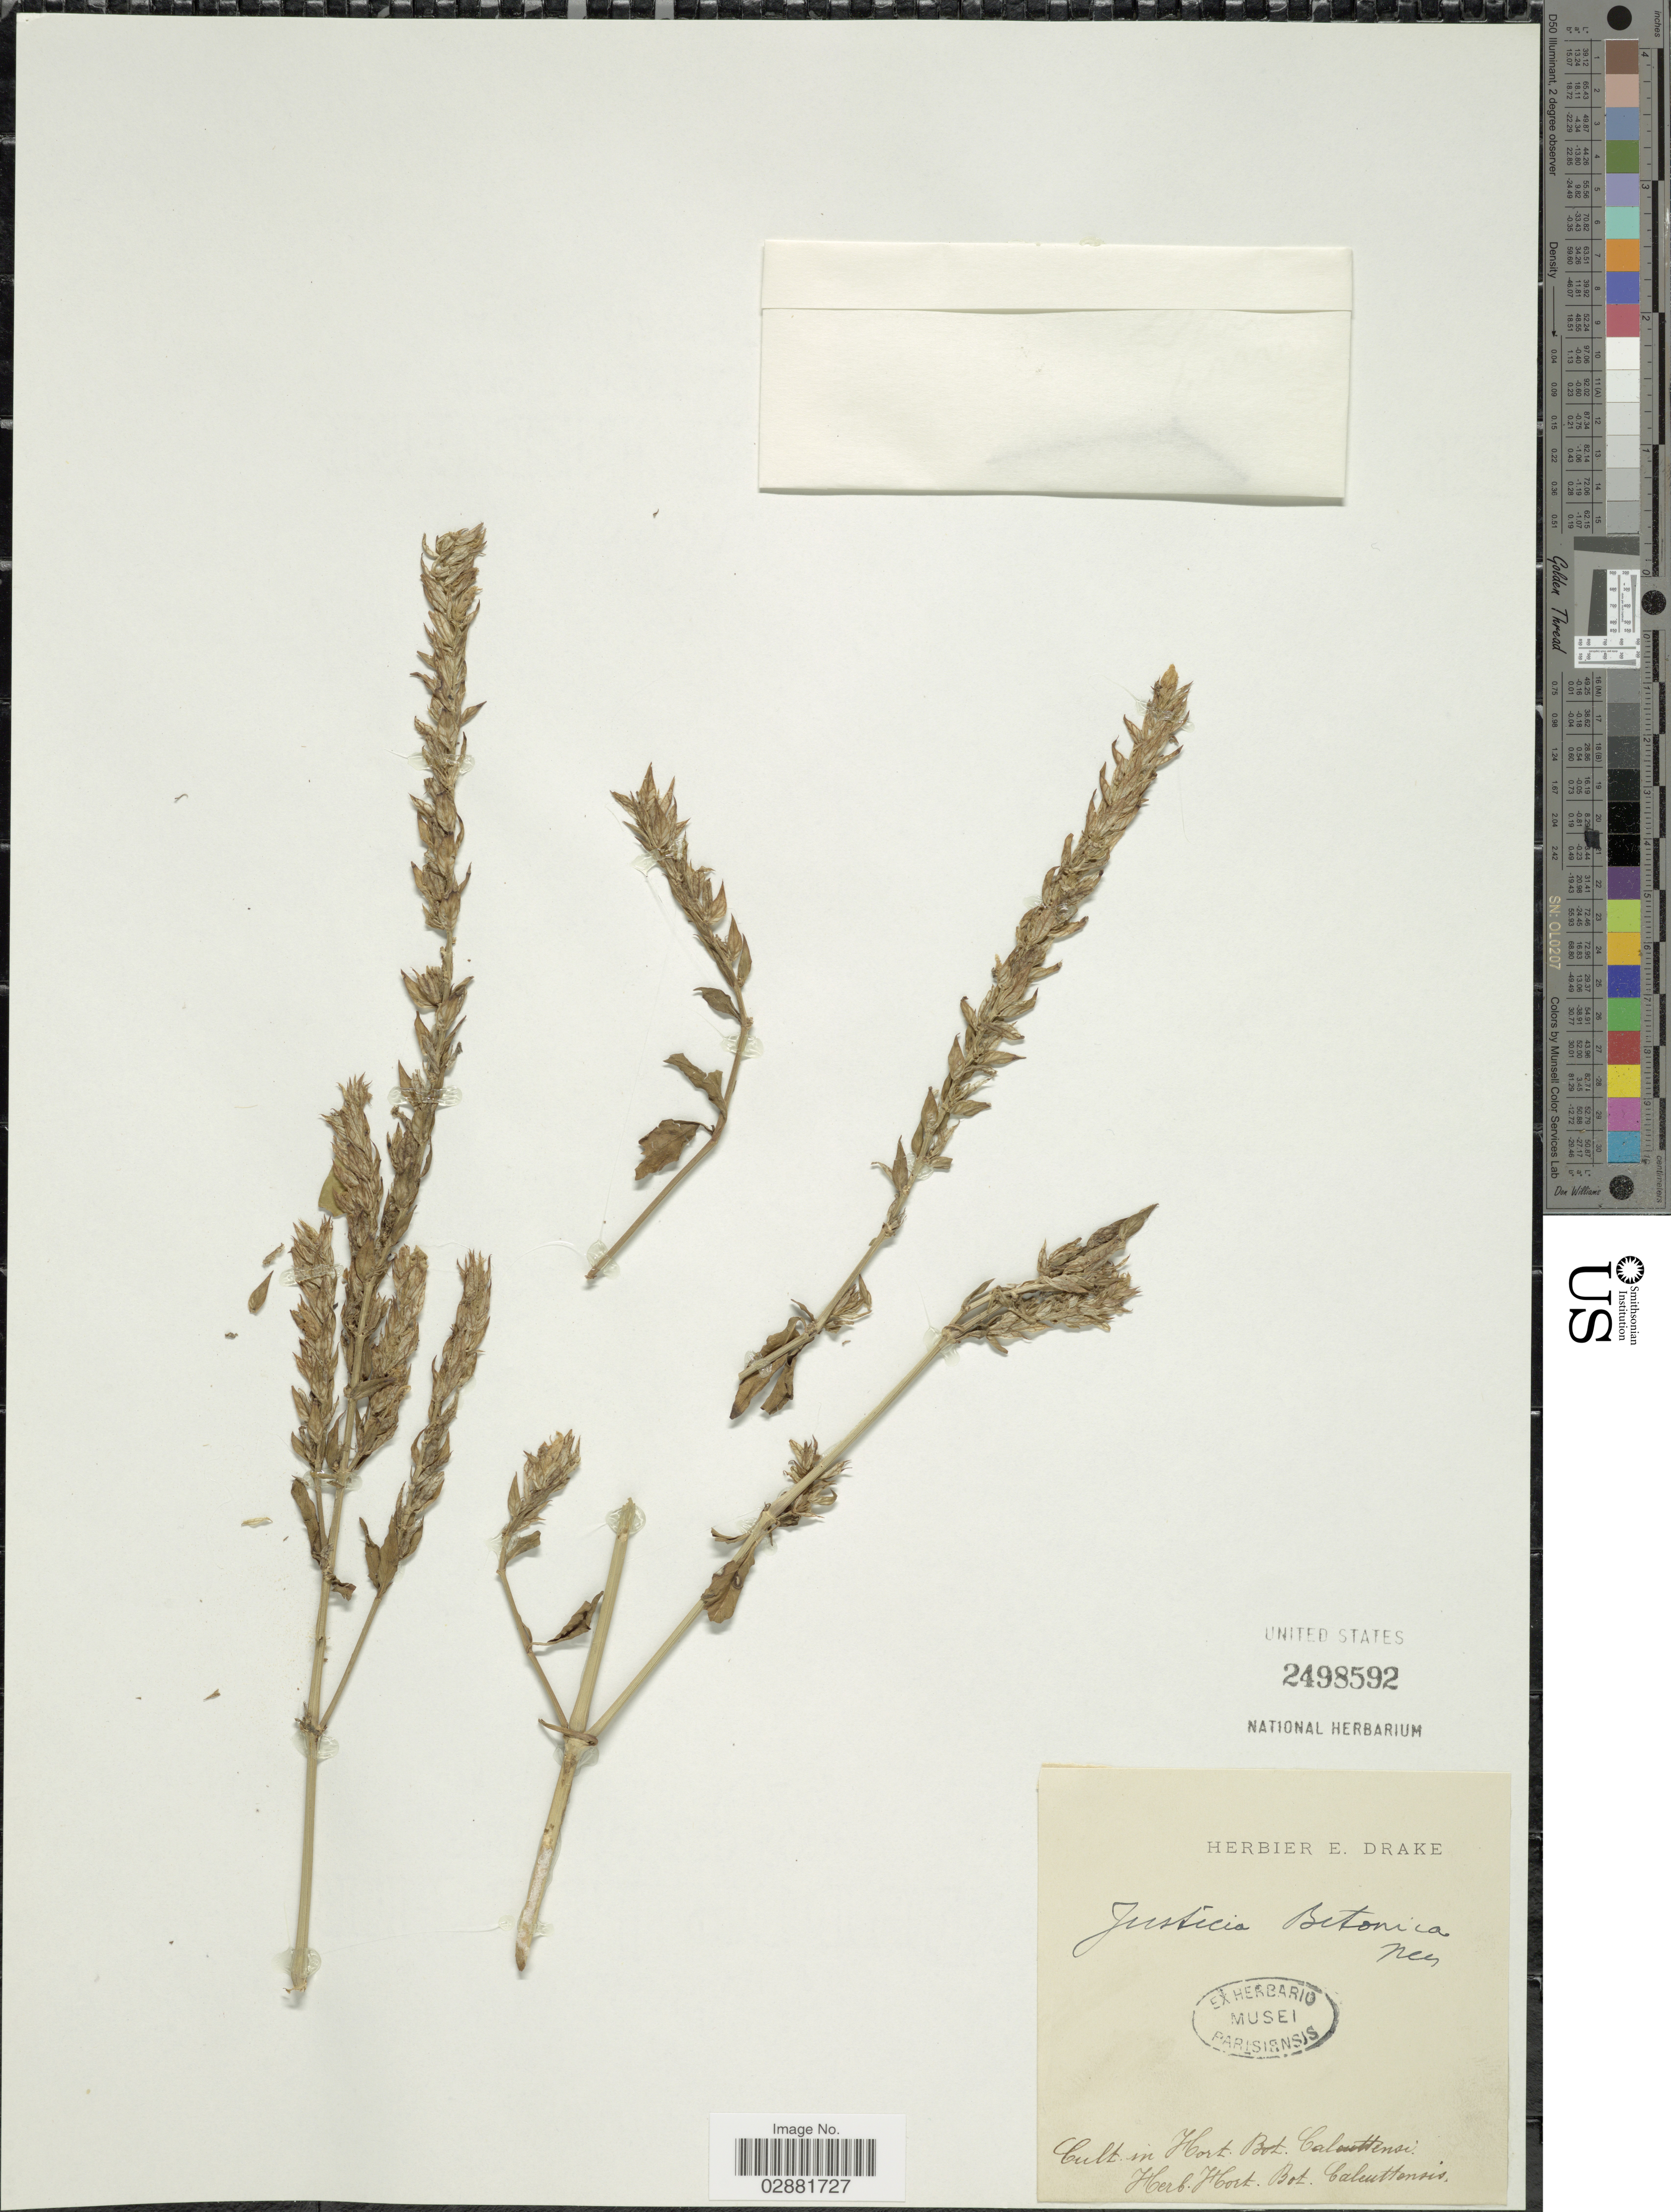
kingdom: Plantae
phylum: Tracheophyta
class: Magnoliopsida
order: Lamiales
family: Acanthaceae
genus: Justicia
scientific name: Justicia betonica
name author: L.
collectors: ex herb. E. Drake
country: India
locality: Cult. in Hort. Bot. Calcuttensi.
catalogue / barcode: US 2498592